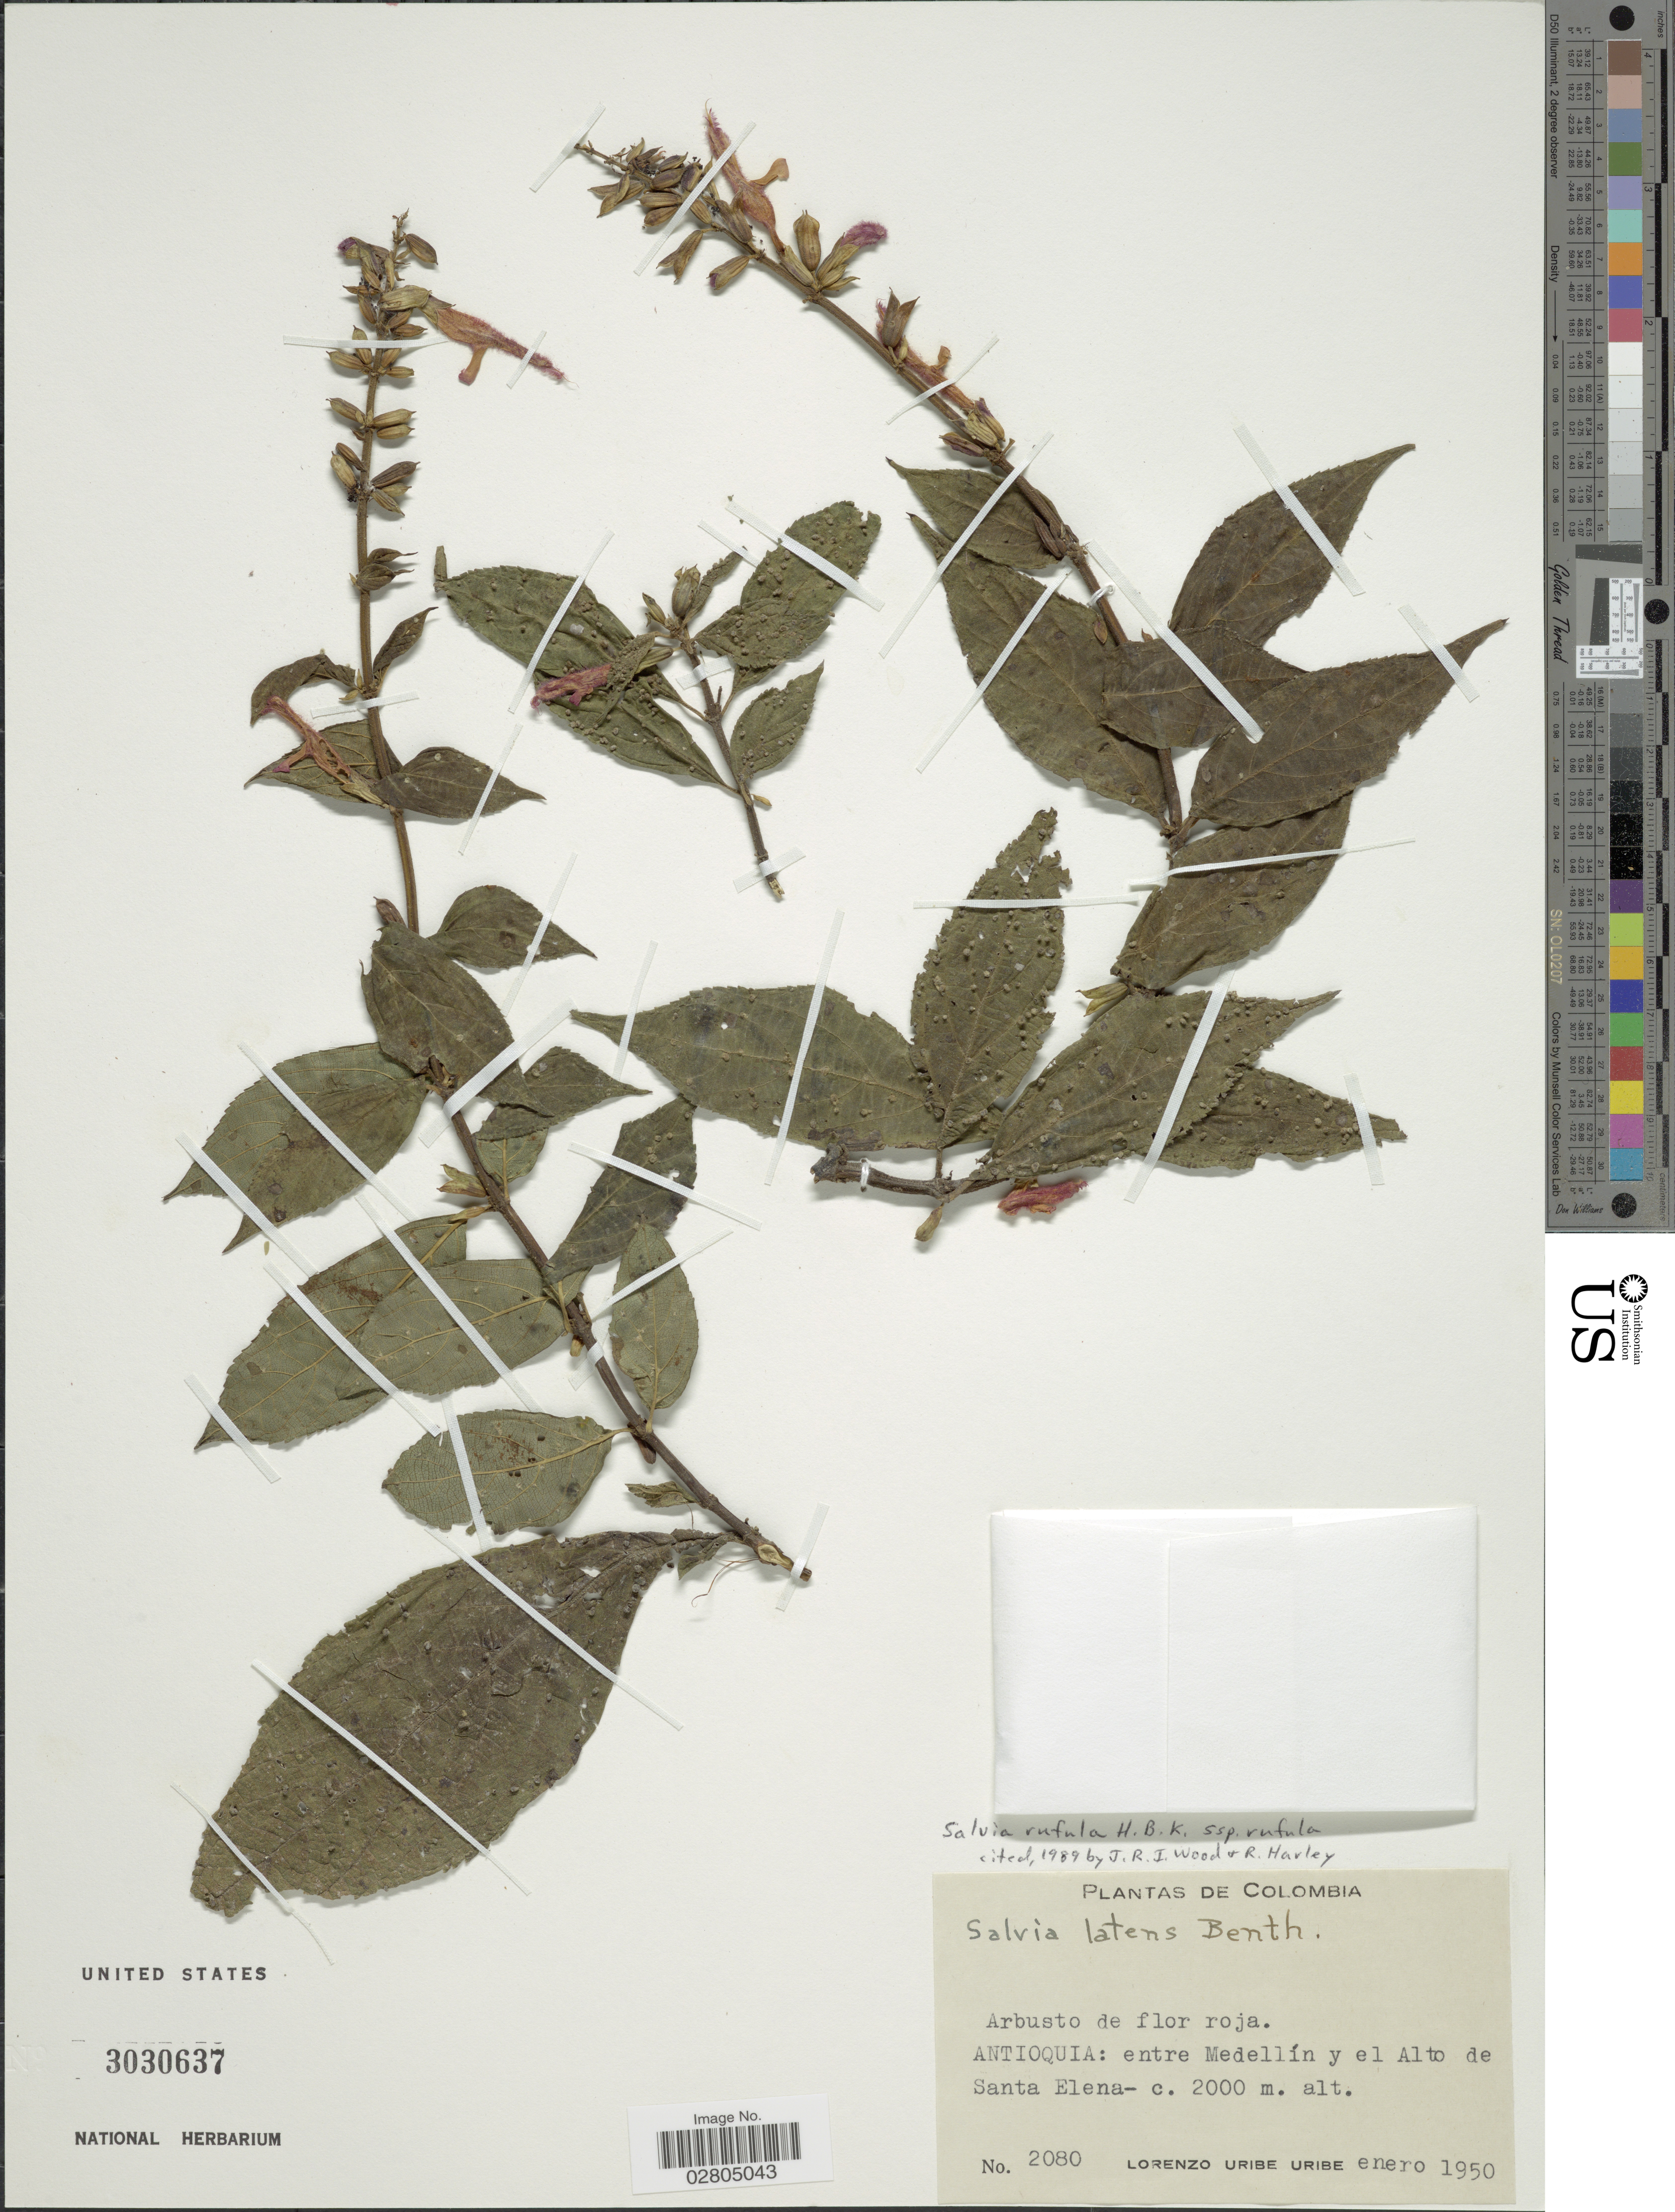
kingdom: Plantae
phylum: Tracheophyta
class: Magnoliopsida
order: Lamiales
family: Lamiaceae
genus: Salvia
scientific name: Salvia rufula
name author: Kunth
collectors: L. Uribe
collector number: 2080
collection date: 1950-01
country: Colombia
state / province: Antioquia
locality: Entre Medellín y el Alto de Santa Elena.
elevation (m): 2000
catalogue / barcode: US 3030637